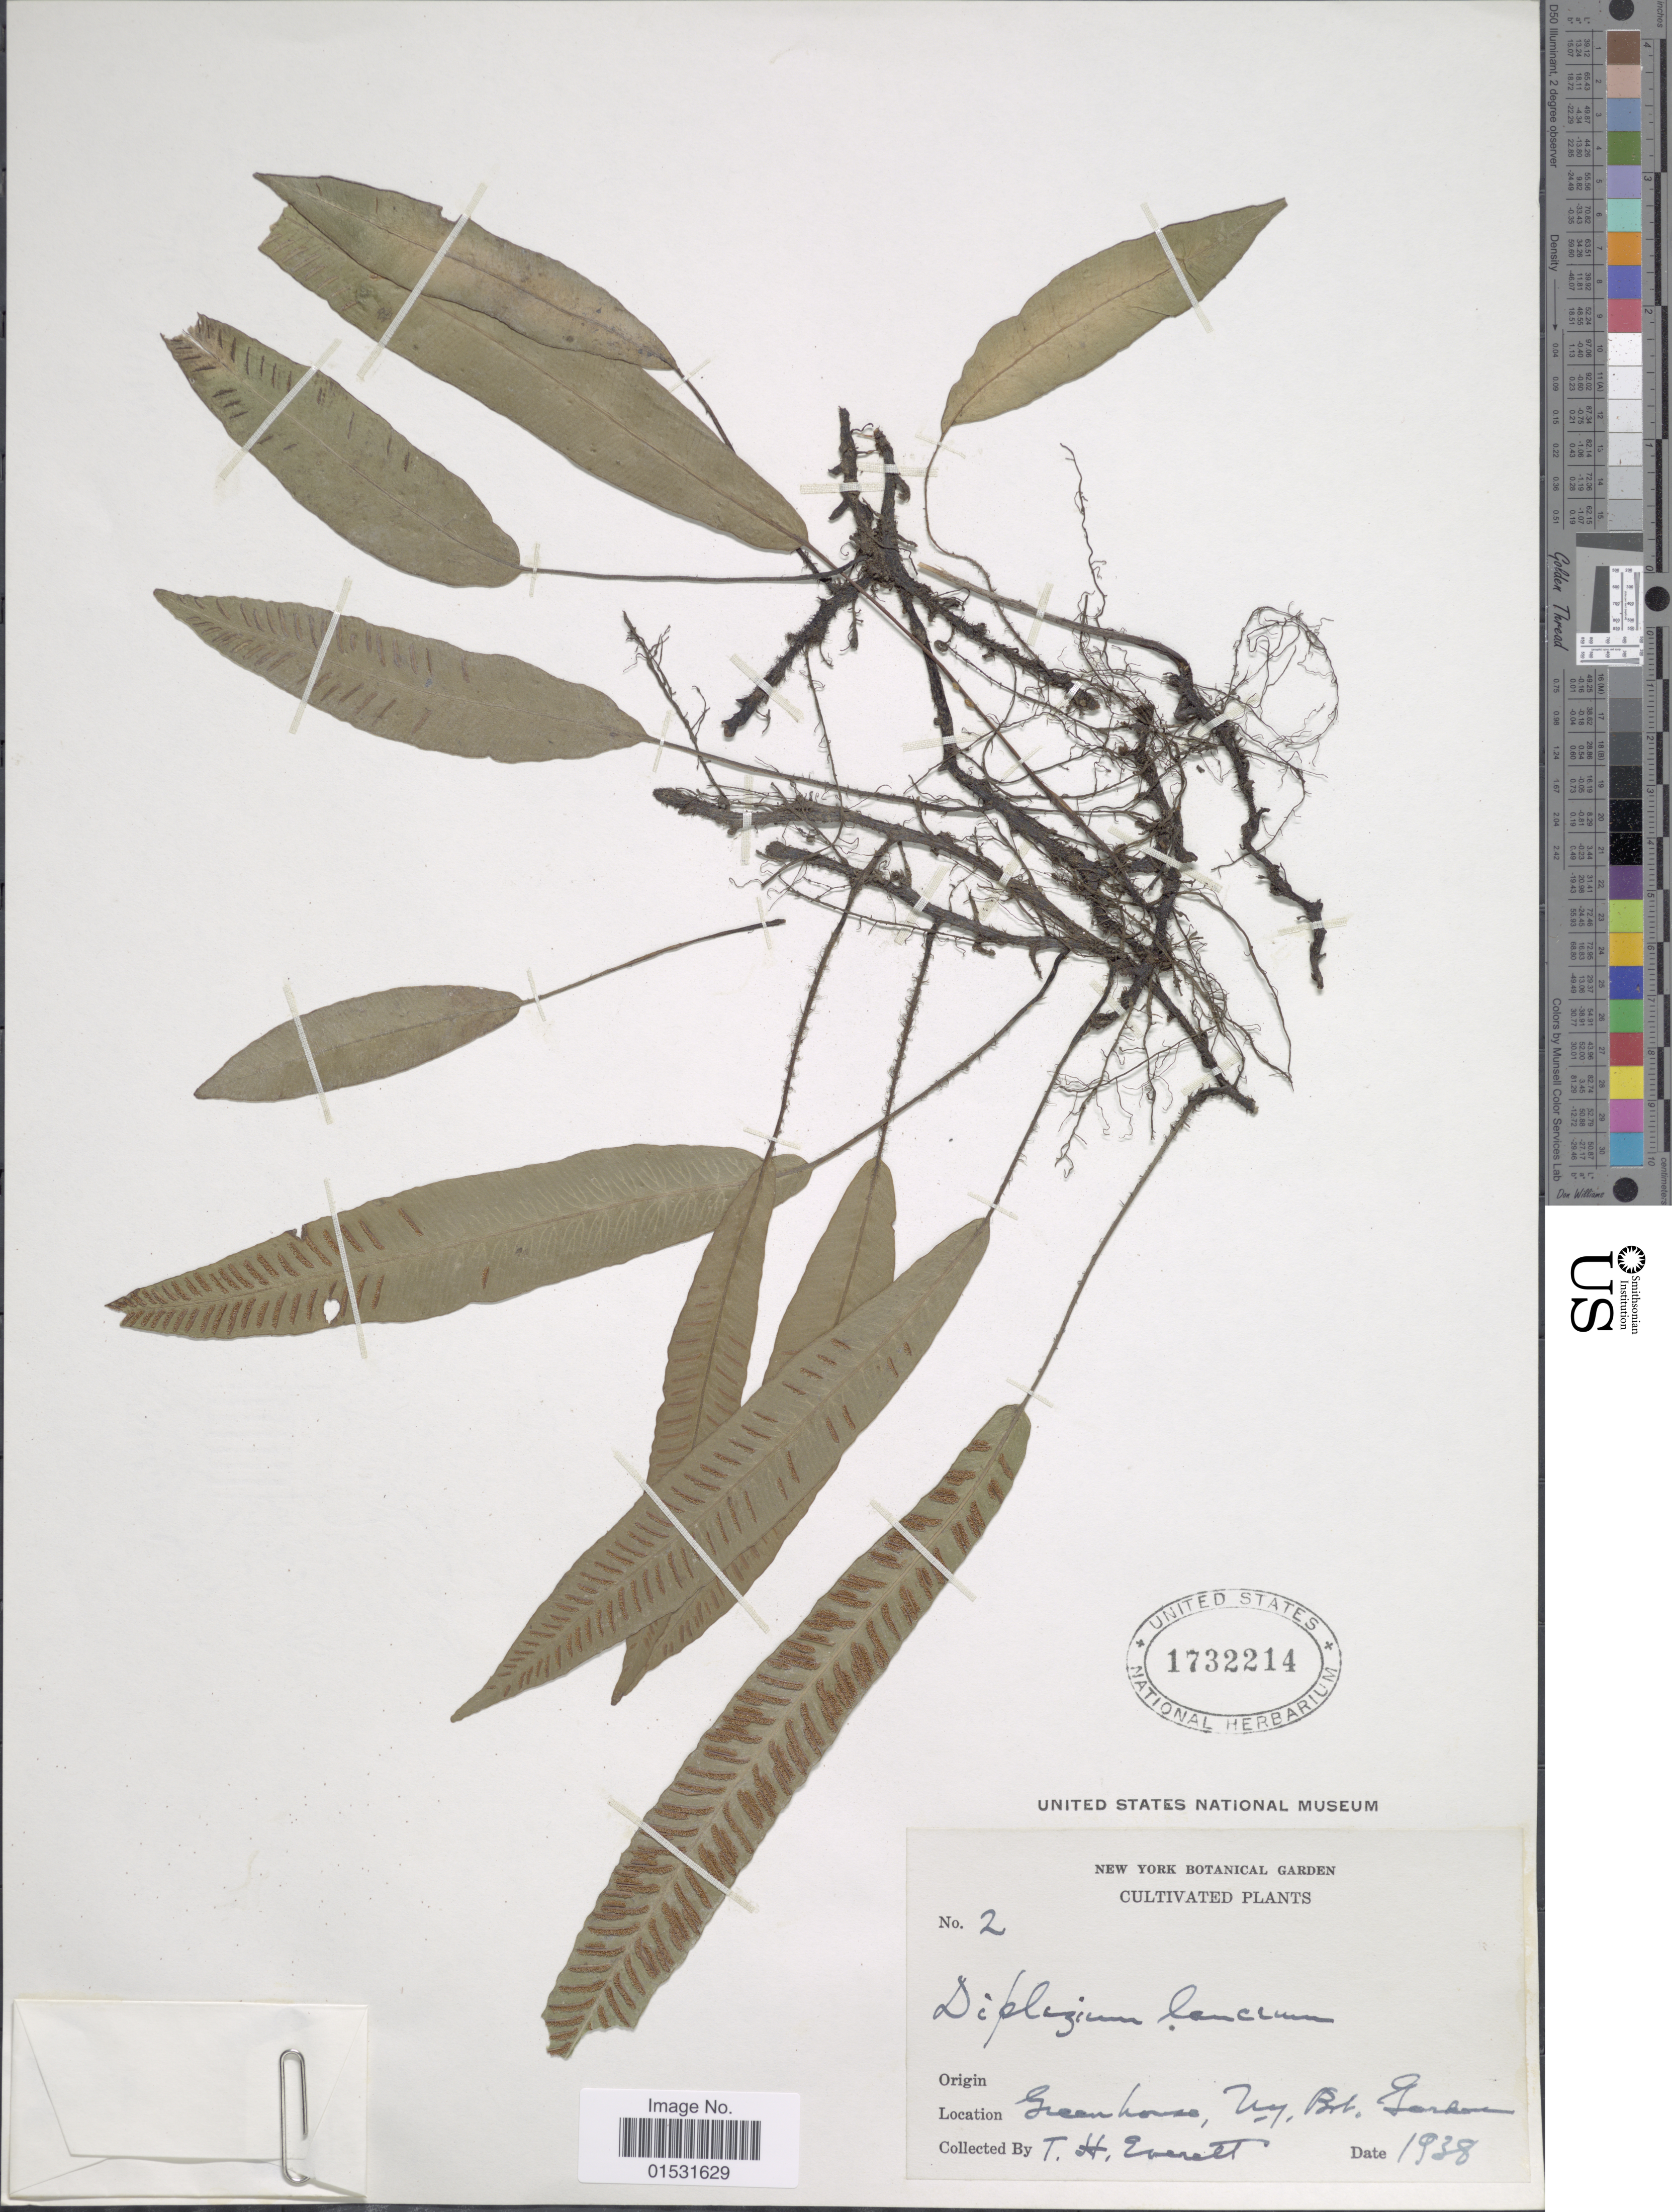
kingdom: Plantae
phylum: Tracheophyta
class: Polypodiopsida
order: Polypodiales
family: Athyriaceae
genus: Diplazium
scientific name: Diplazium subserratum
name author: (Blume) T. Moore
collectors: T. Everett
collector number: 2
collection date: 1938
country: United States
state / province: New York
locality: Greenhouse, N.Y. Bot. Garden.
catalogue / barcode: US 1732214